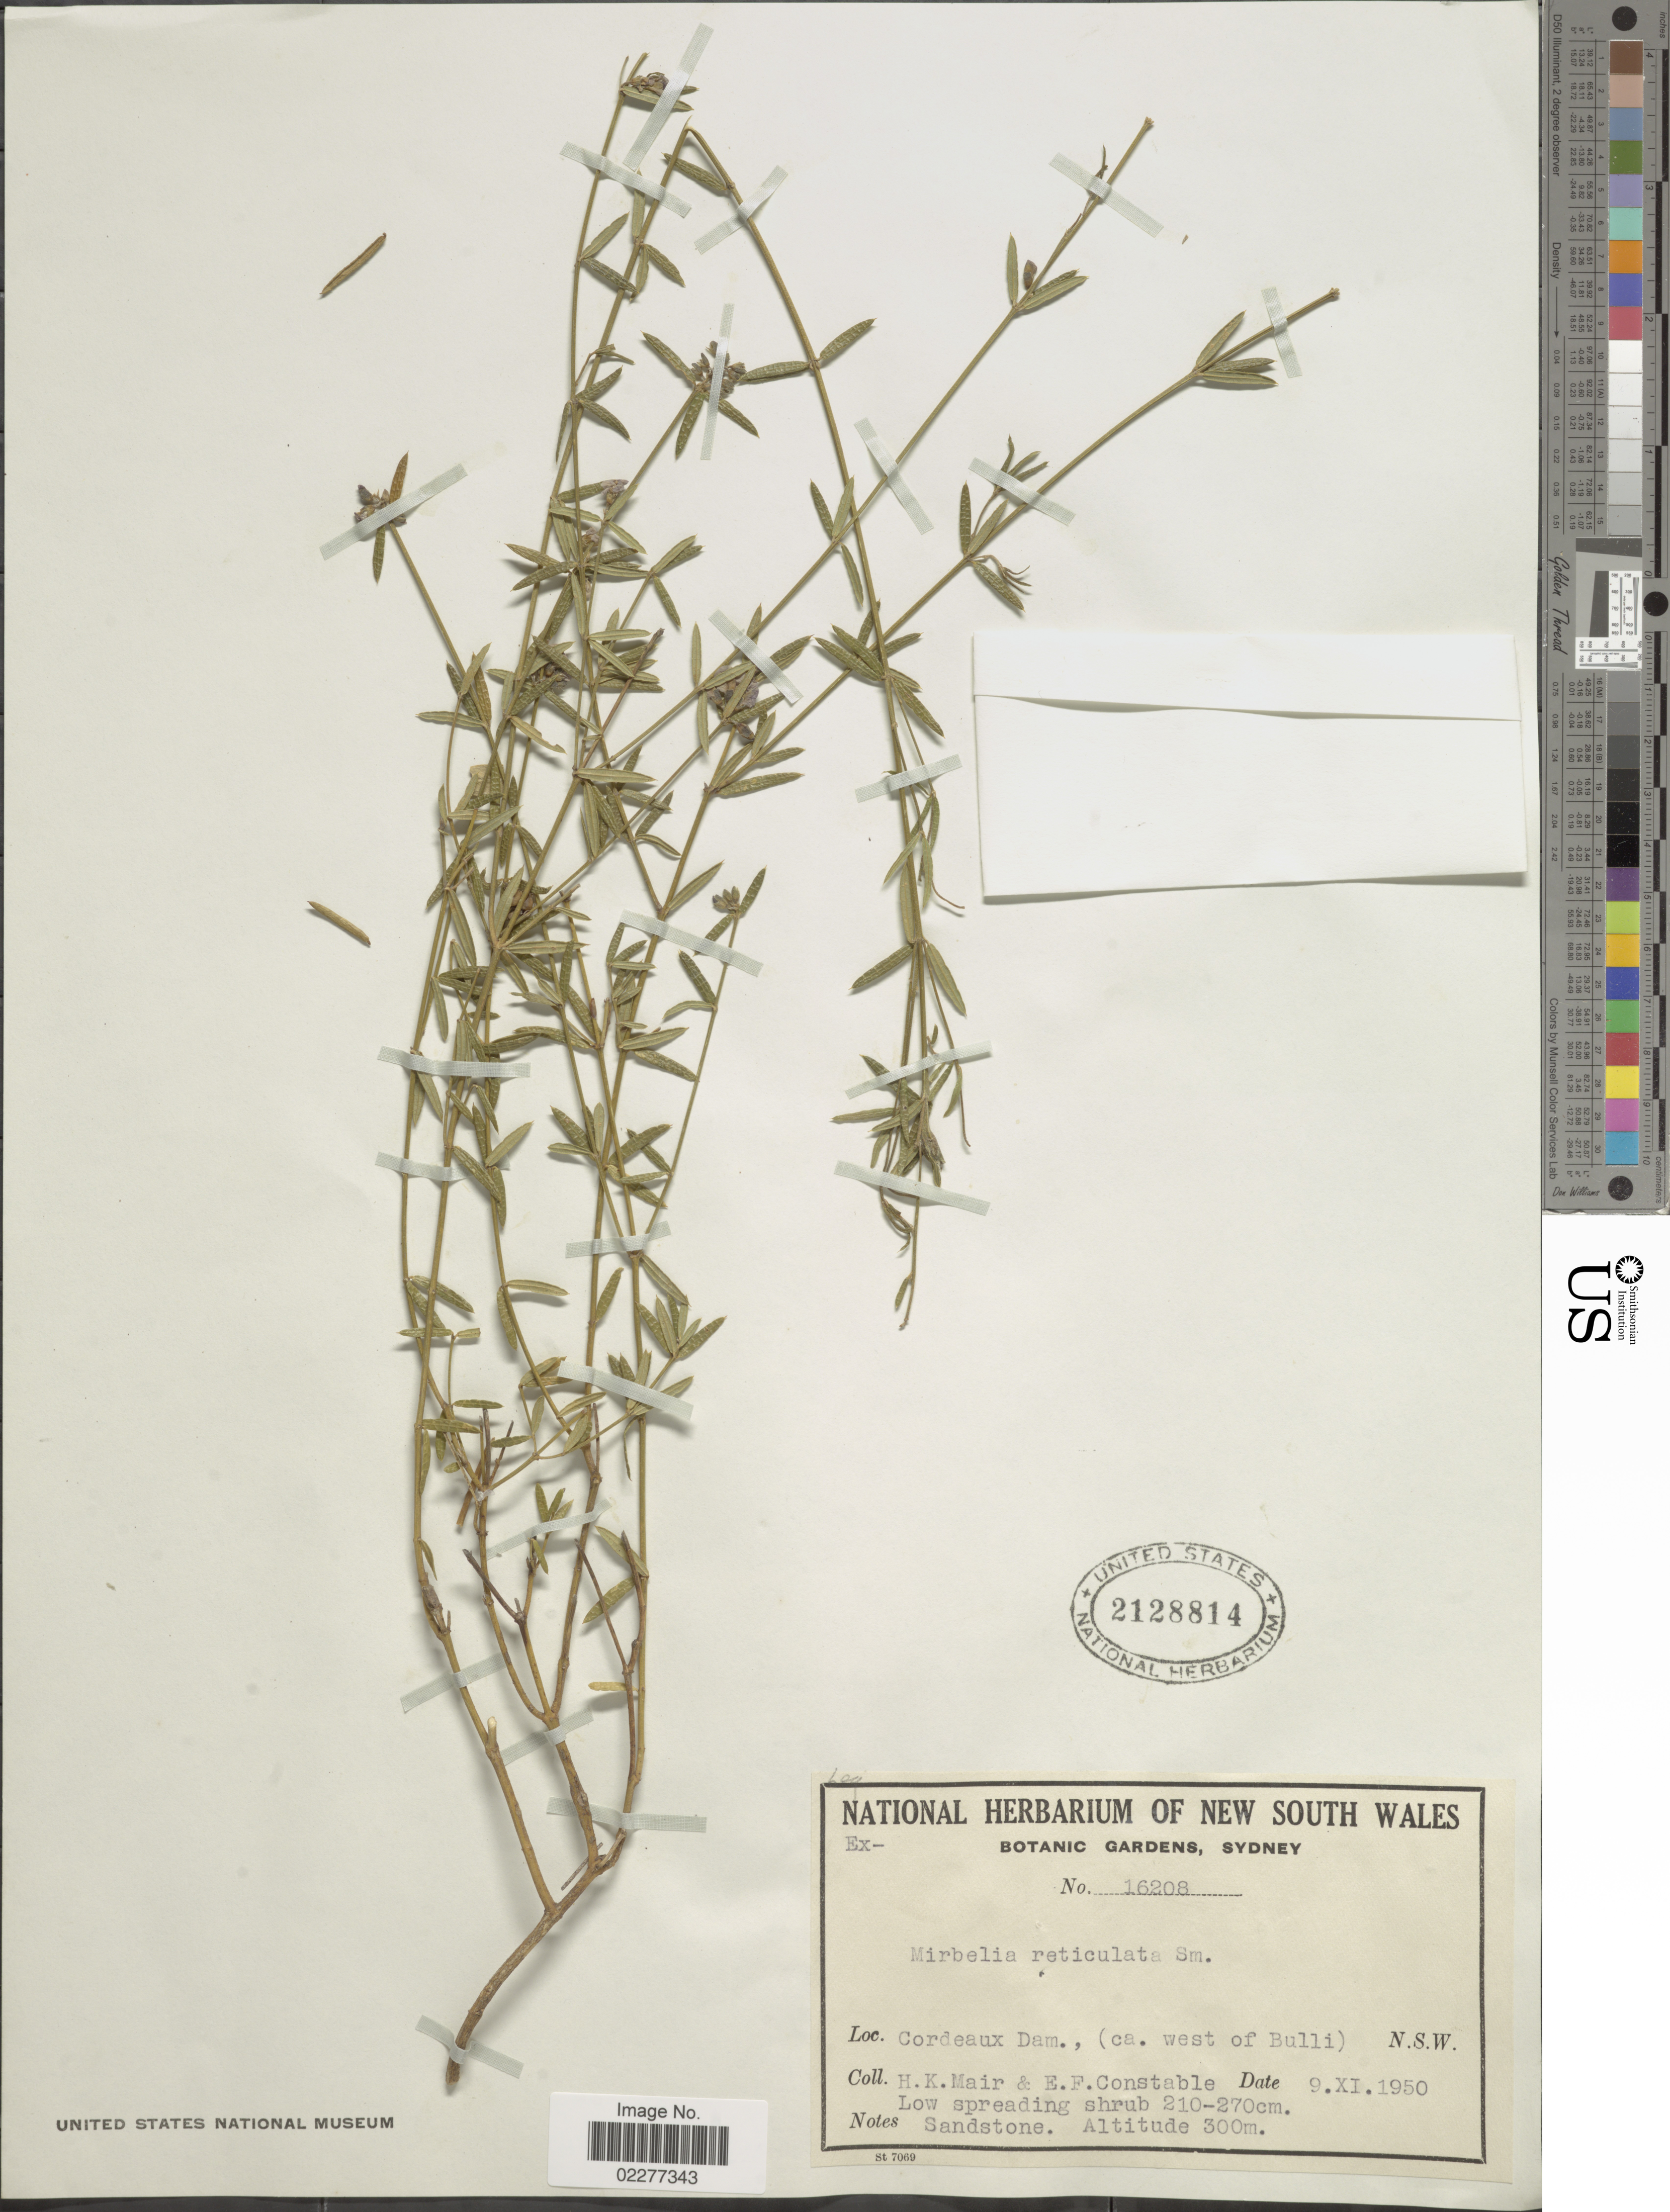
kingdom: Plantae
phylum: Tracheophyta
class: Magnoliopsida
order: Fabales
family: Fabaceae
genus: Mirbelia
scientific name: Mirbelia reticulata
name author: L.S. Sm.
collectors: H. Mair & E. F. Constable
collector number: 16208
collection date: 1950-11-09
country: Australia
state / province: New South Wales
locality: Cordeaux Dam., (ca. west of Bulli)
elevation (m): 300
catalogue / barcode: US 2128814